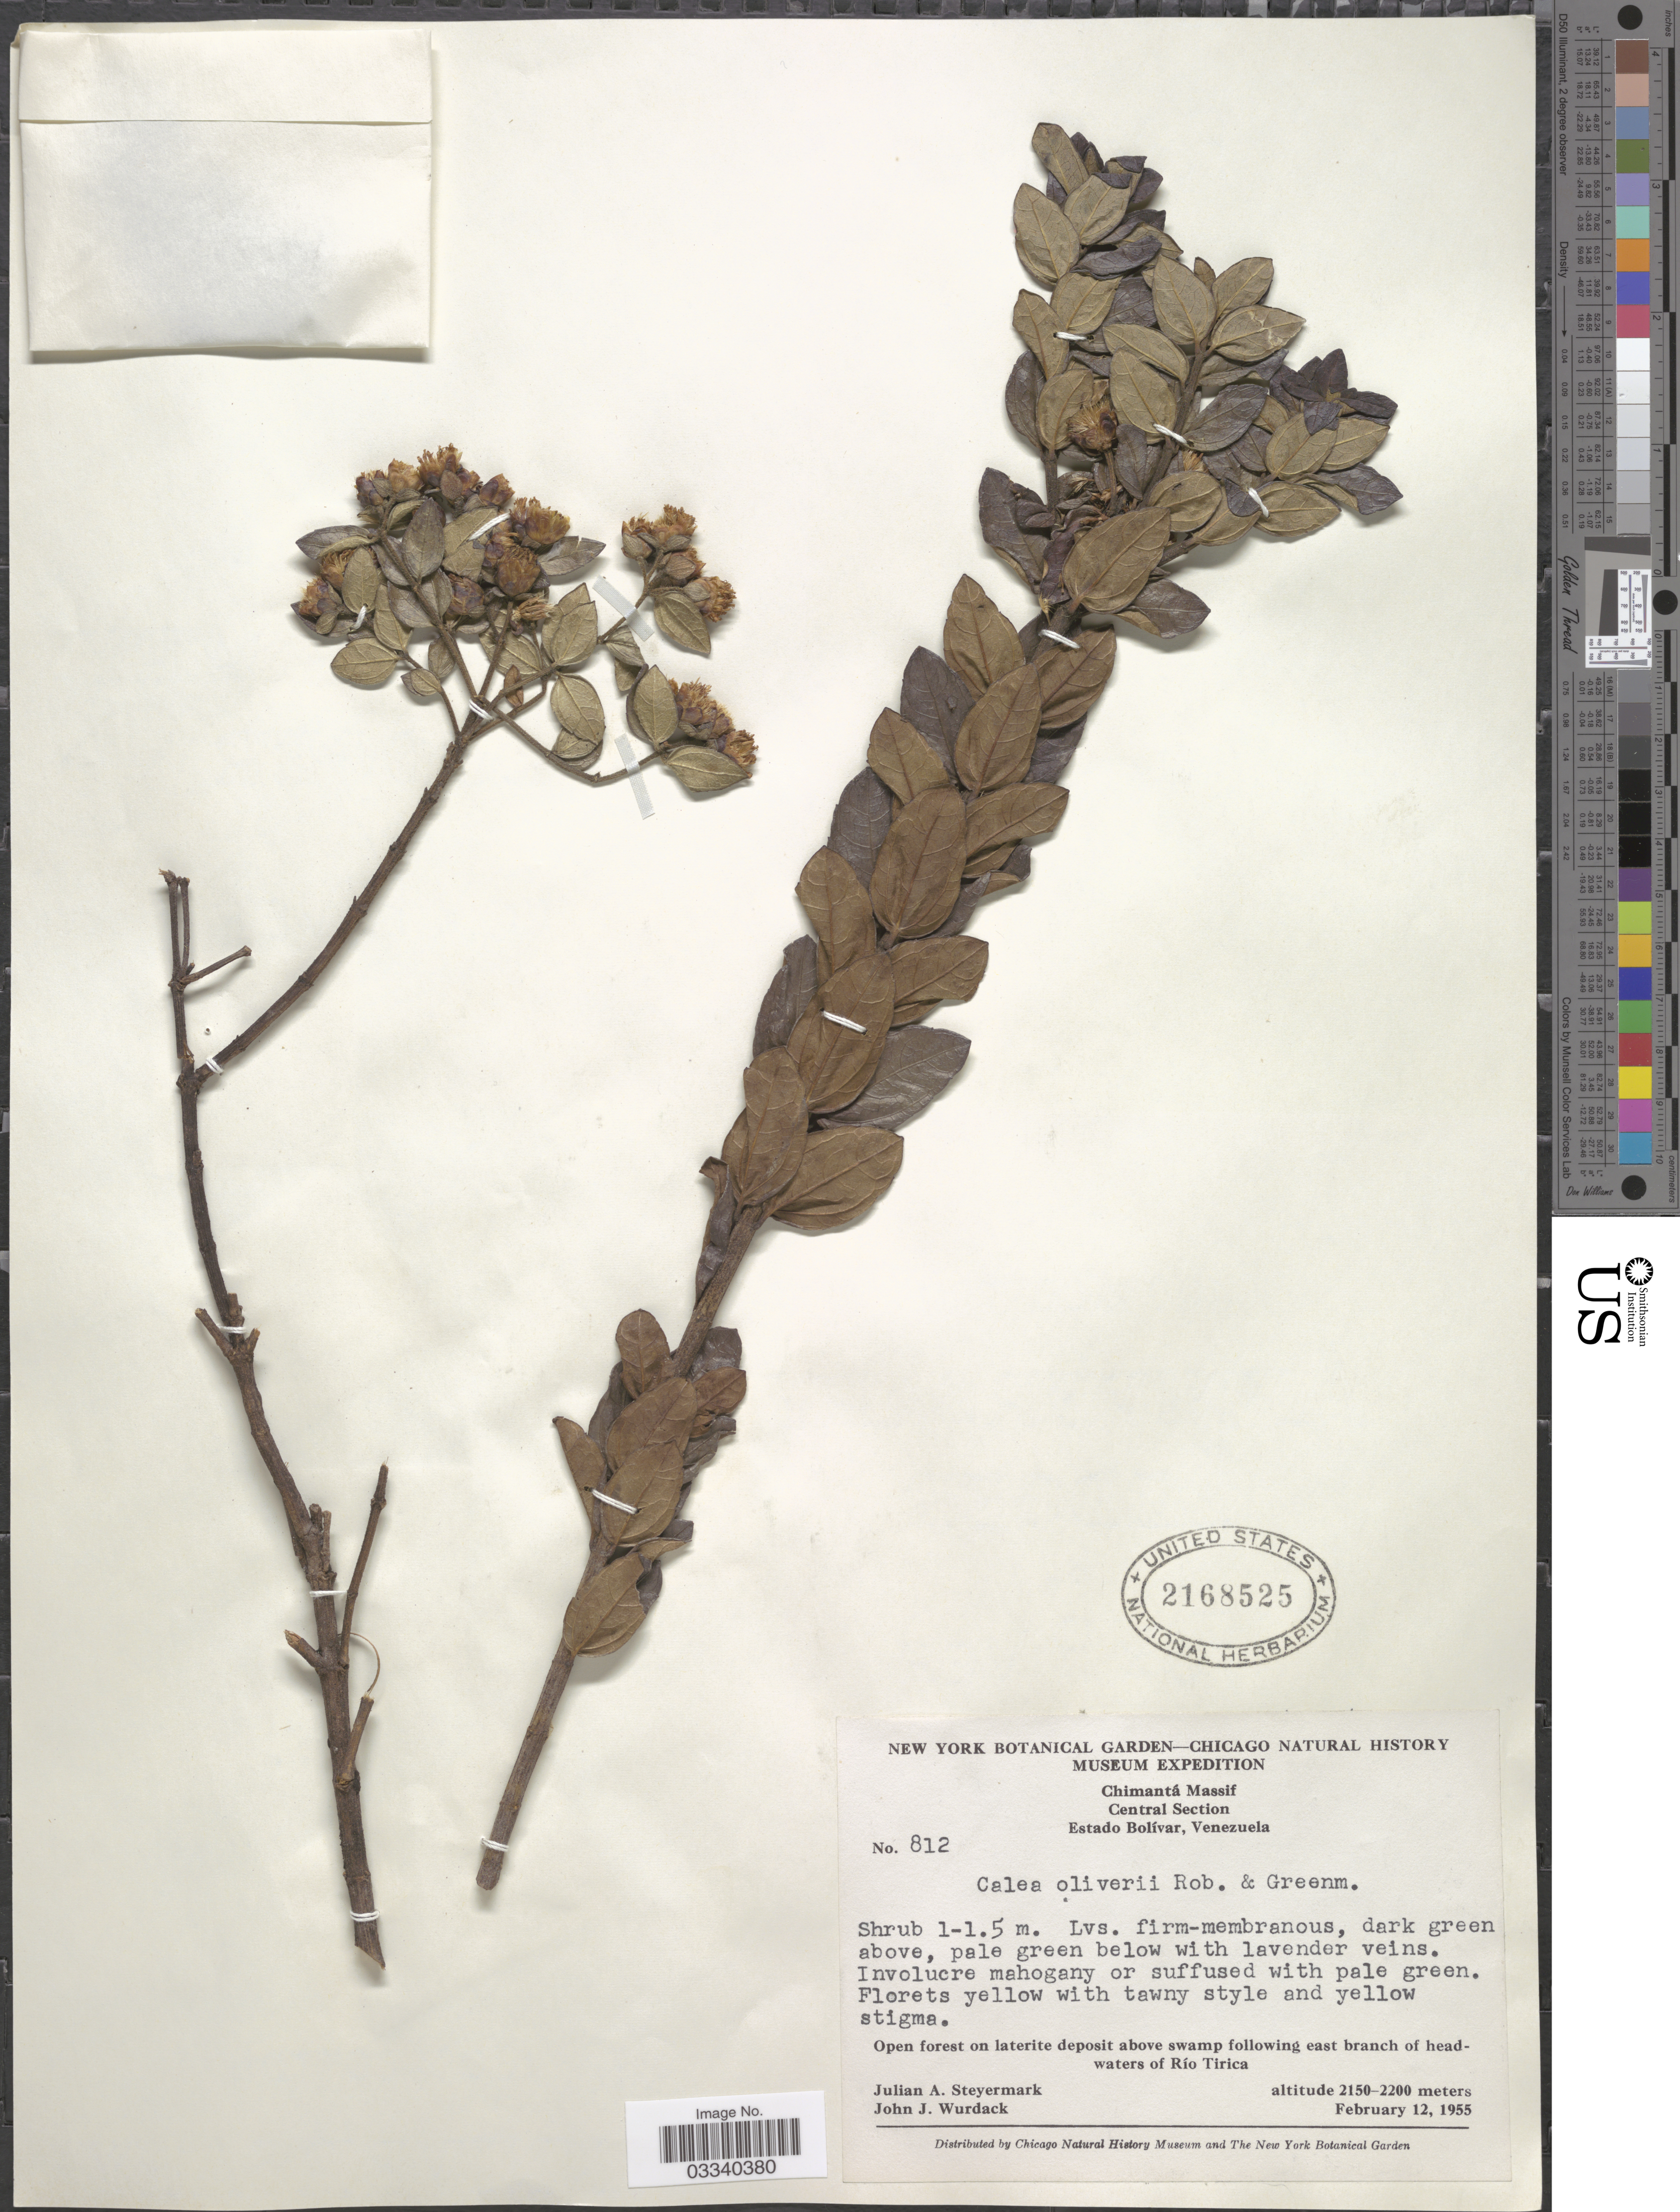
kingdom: Plantae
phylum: Tracheophyta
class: Magnoliopsida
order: Asterales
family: Asteraceae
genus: Calea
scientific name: Calea oliveri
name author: B.L. Rob. & Greenm.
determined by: Bueno, Vinicius Resende, (ICN), Universidade Federal do Rio Grande do Sul (BRAZIL)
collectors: J. Steyermark & J. J. Wurdack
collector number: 812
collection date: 1955-02-12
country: Venezuela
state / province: Bolivar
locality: Chimantá Massif, Central Section. Open forest on laterite deposit above swamp following east branch of headwaters of Río Tirica.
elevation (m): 2150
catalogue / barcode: US 2168525